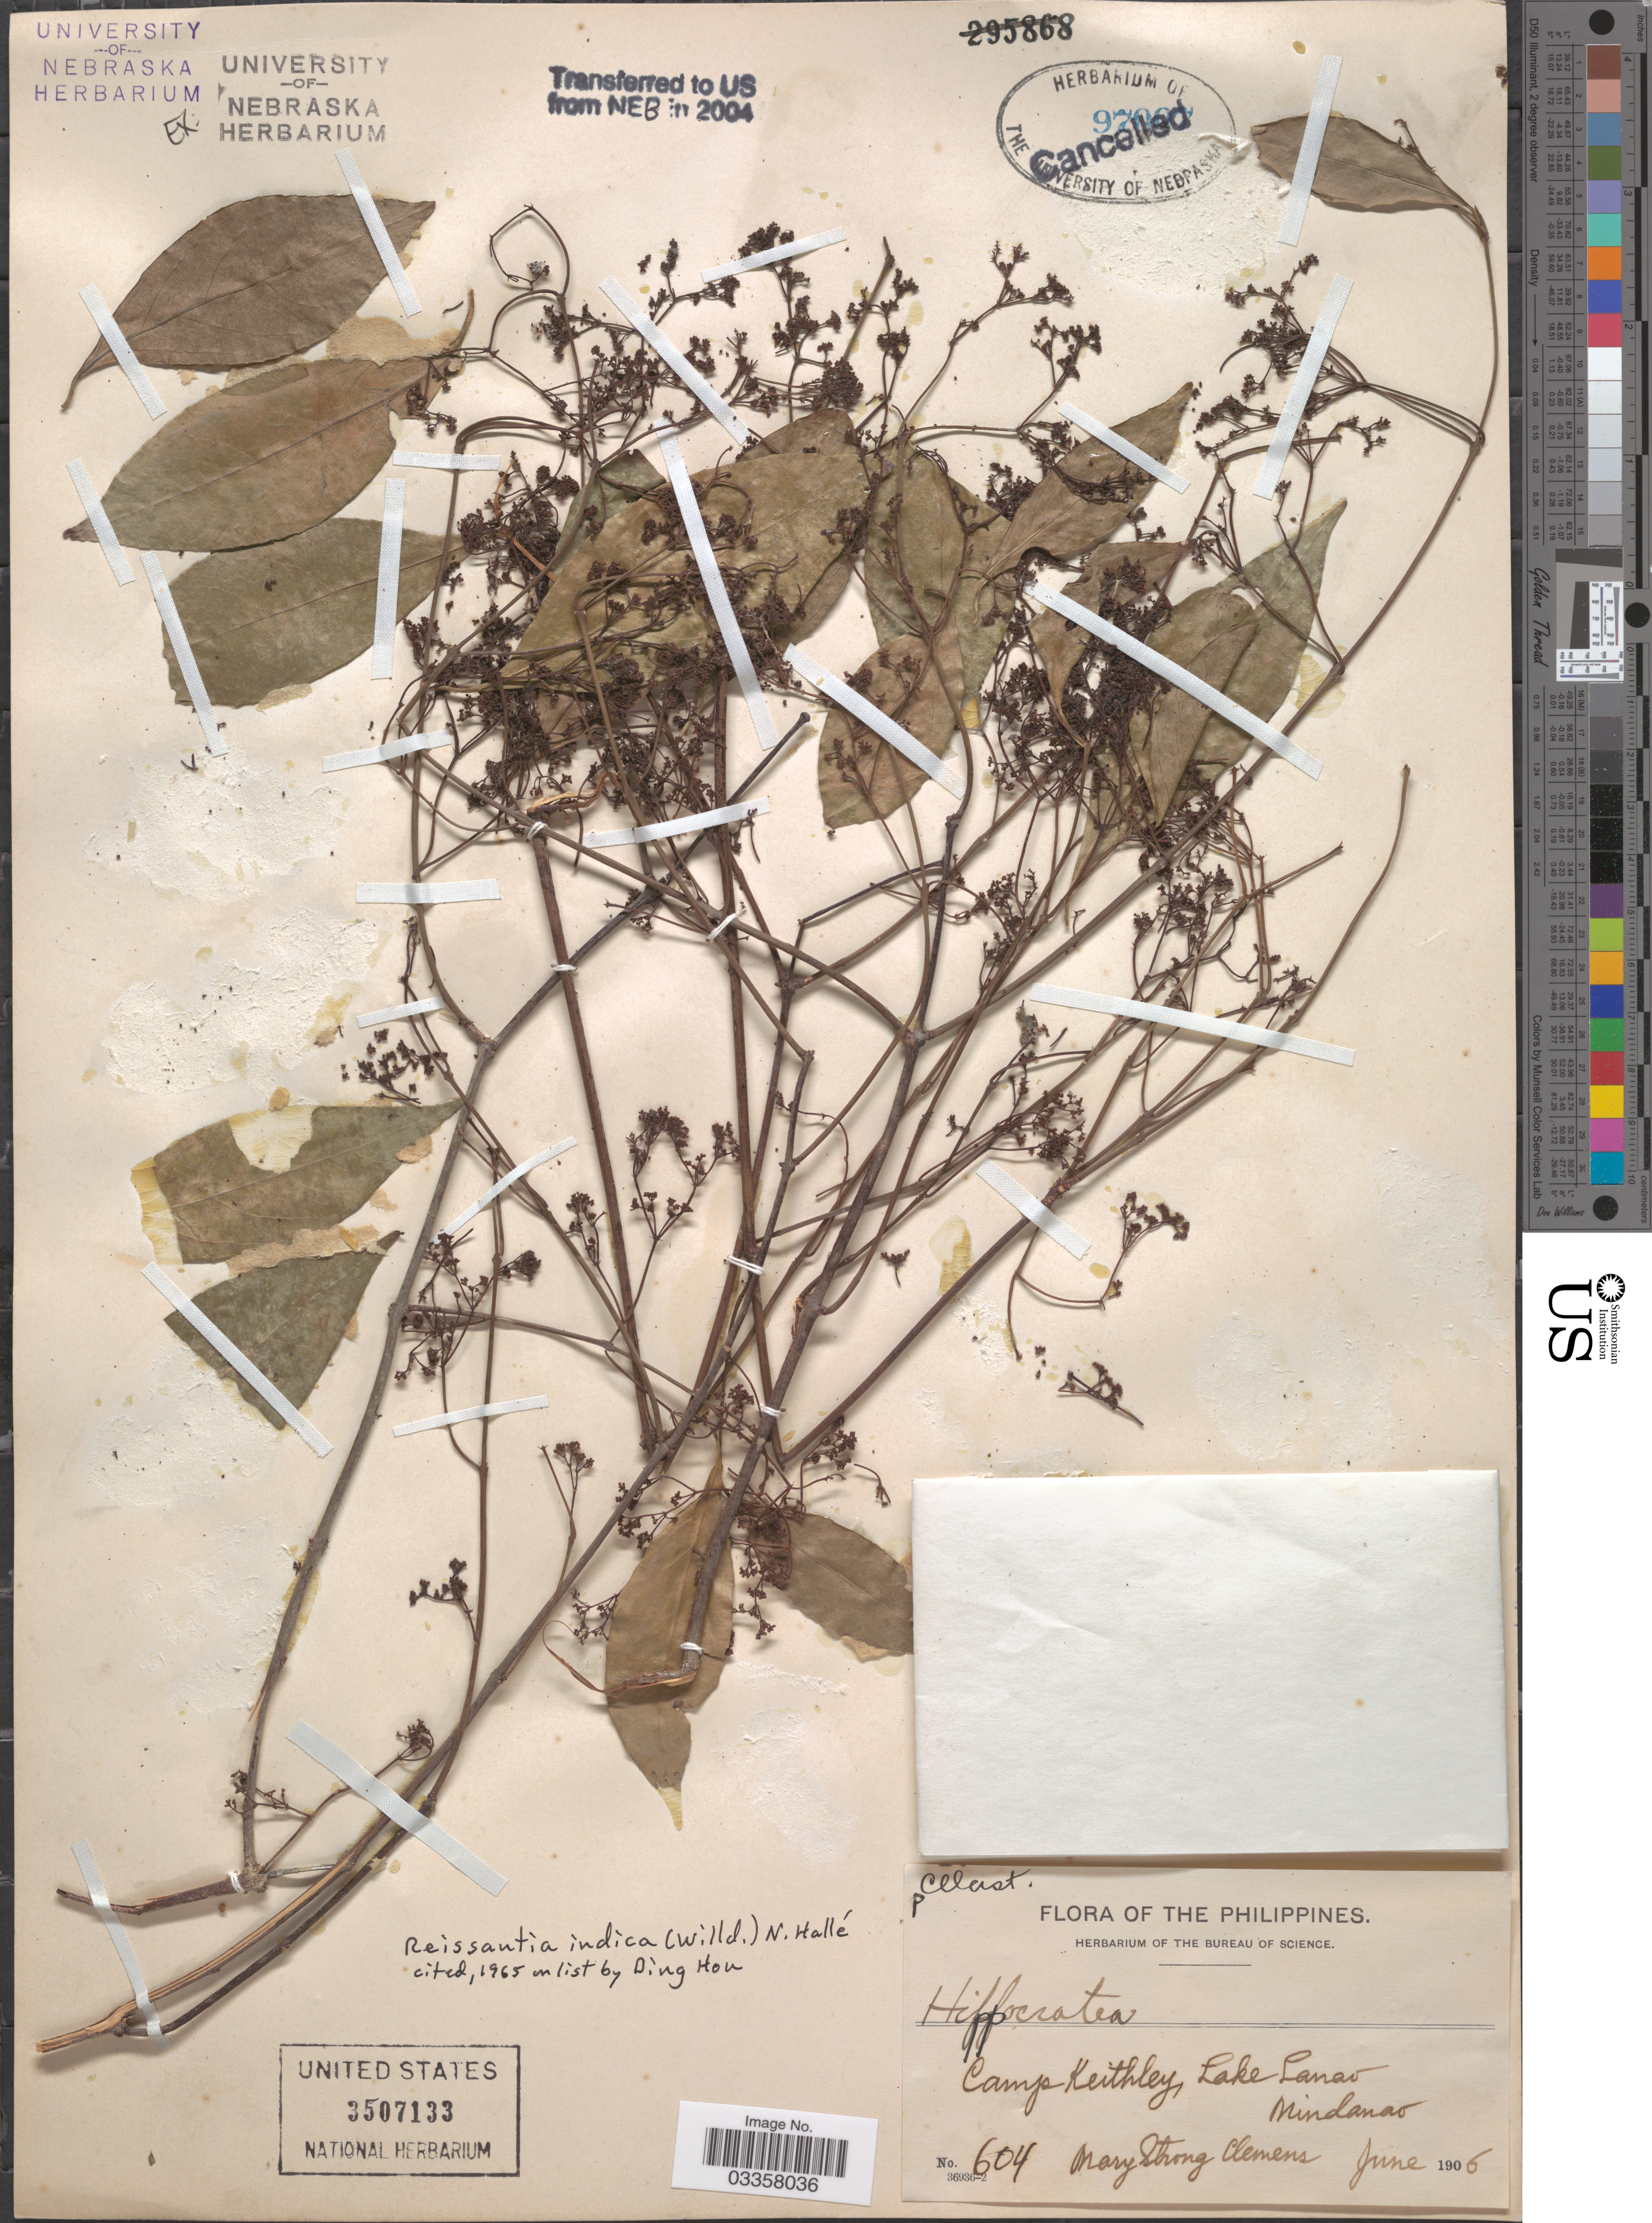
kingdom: Plantae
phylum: Tracheophyta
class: Magnoliopsida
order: Celastrales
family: Celastraceae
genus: Reissantia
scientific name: Reissantia indica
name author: (Willd.) N. Hallé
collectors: M. S. Clemens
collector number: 604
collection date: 1906-06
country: Philippines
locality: Camp Keithley, Lake Lanao, Mindanao.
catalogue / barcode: US 3507133